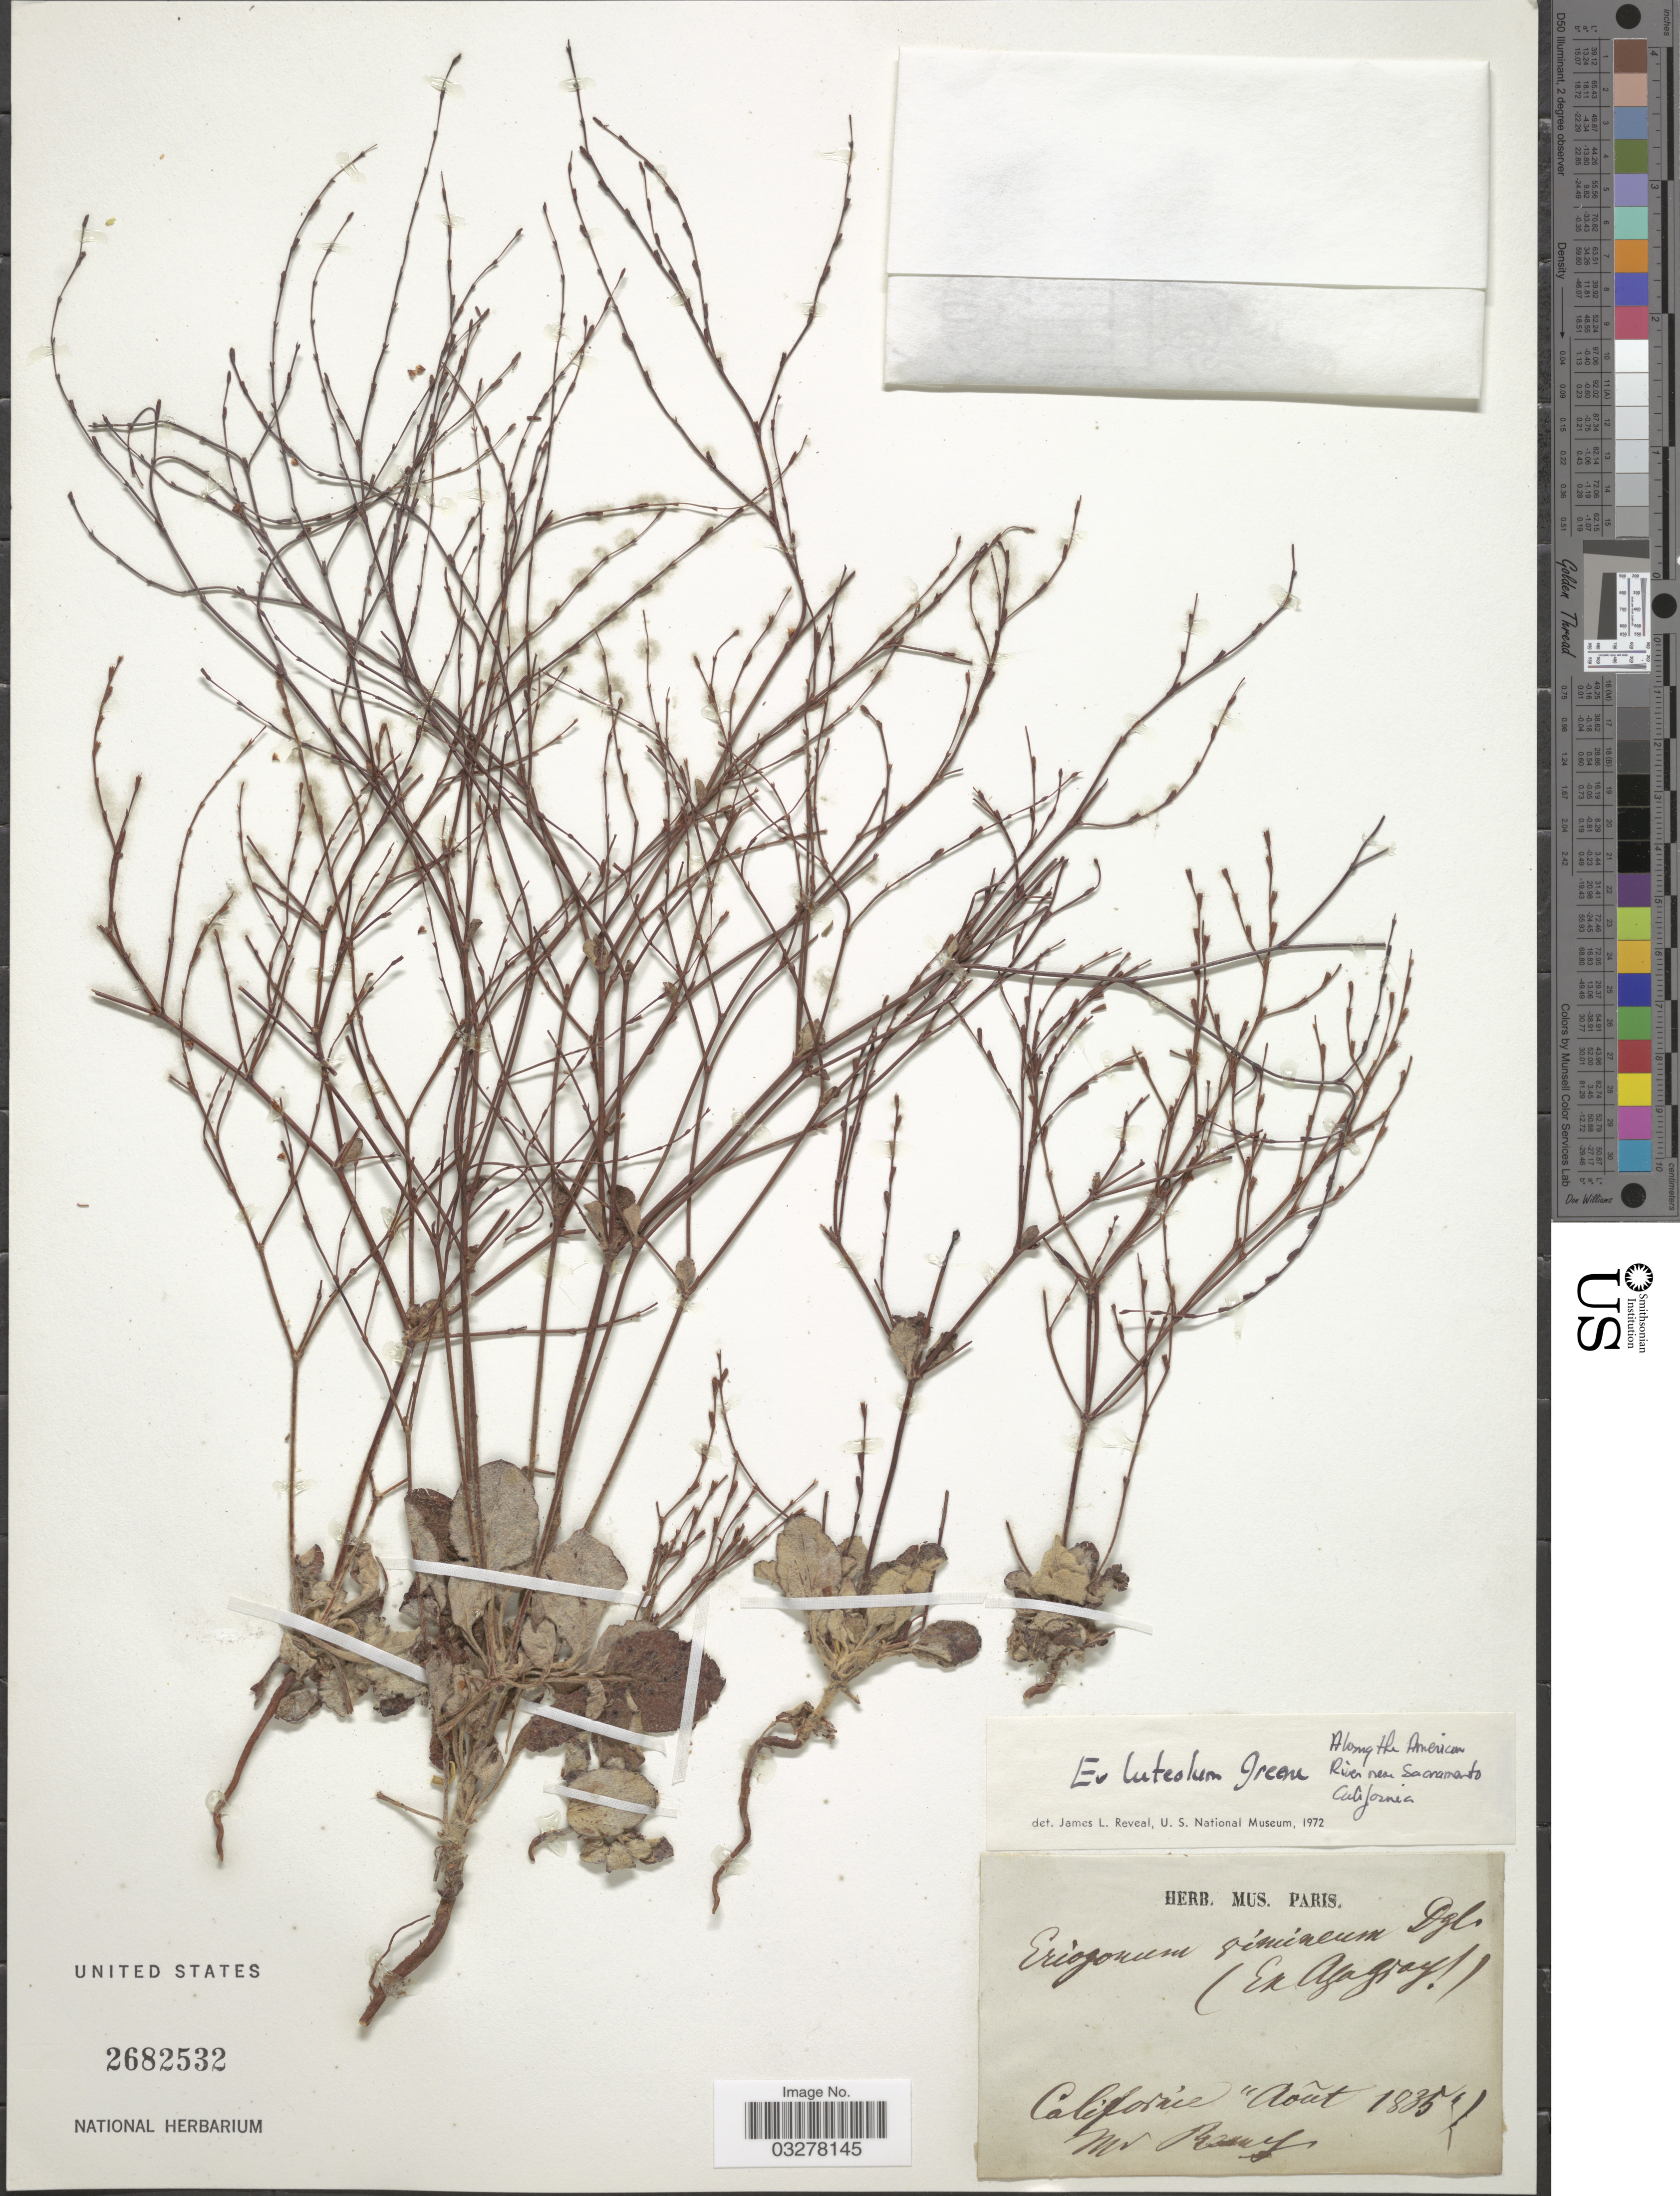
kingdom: Plantae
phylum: Tracheophyta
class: Magnoliopsida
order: Caryophyllales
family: Polygonaceae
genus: Eriogonum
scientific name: Eriogonum luteolum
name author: Greene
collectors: M. J. Remy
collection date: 1835-08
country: United States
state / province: California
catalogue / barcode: US 2682532